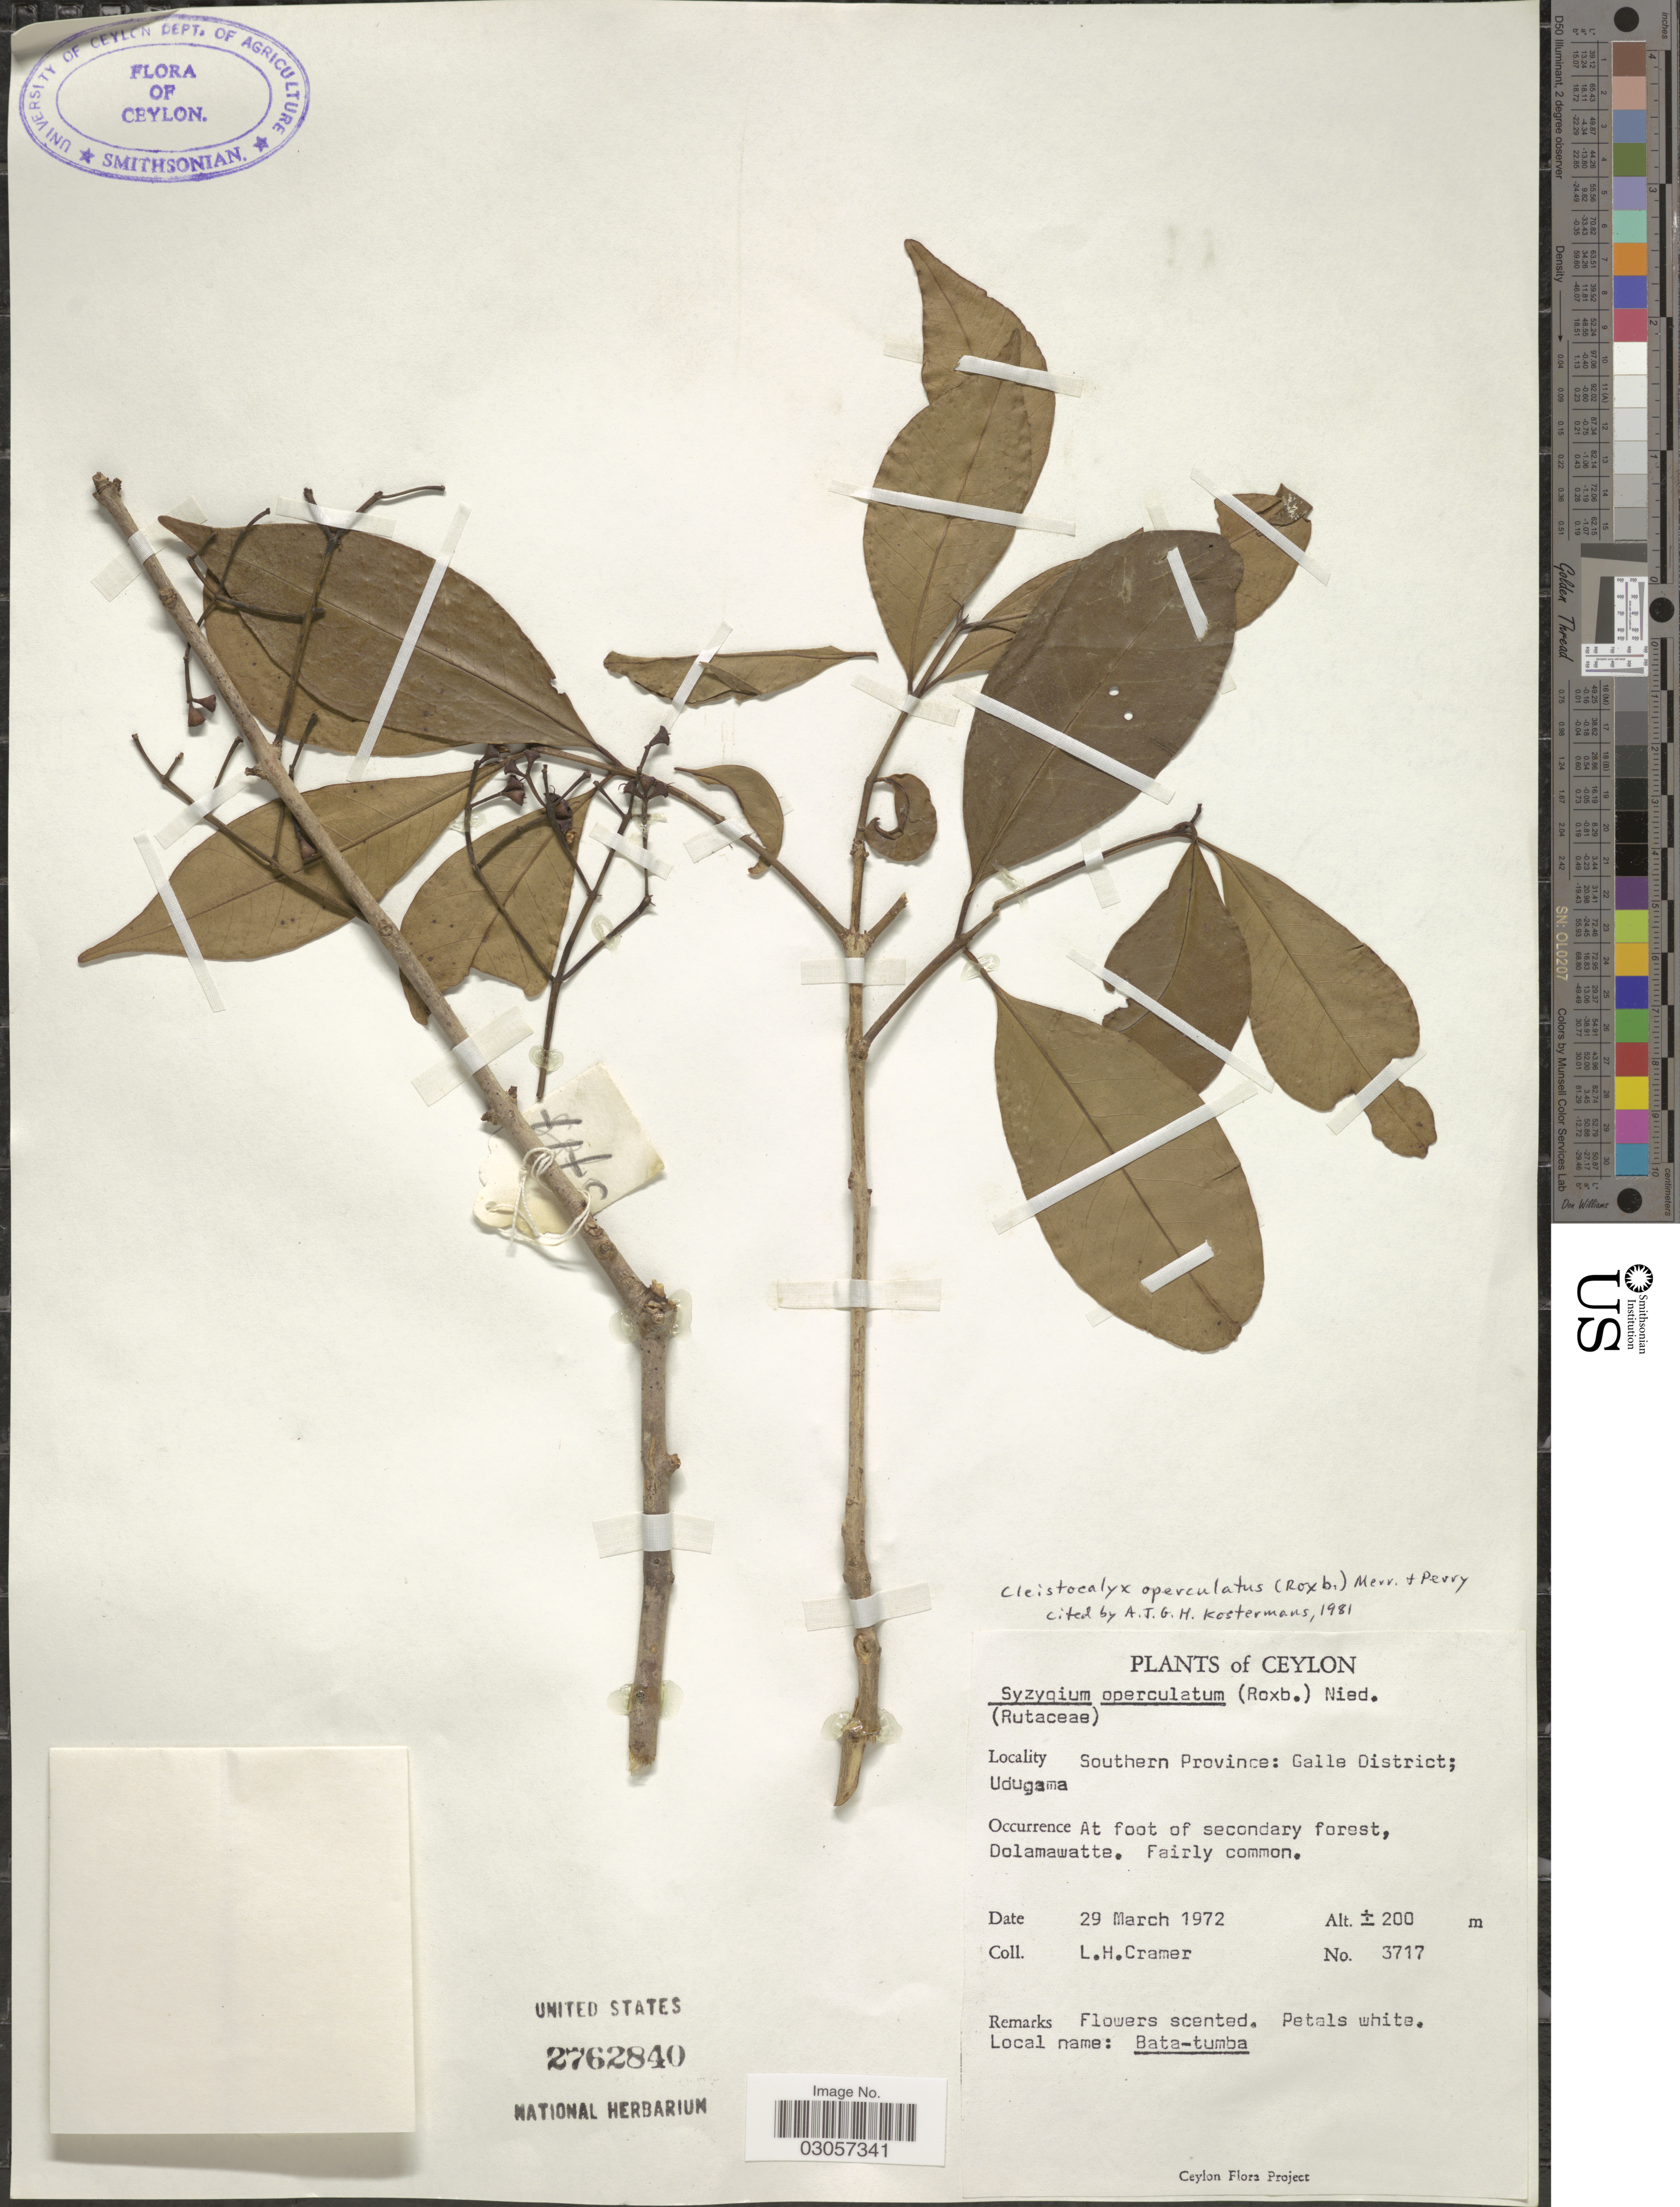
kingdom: Plantae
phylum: Tracheophyta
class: Magnoliopsida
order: Myrtales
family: Myrtaceae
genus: Syzygium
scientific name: Syzygium nervosum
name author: DC.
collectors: L. H. Cramer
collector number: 3717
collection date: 1972-03-29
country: Sri Lanka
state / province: Southern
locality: Ceylon, Southern Province: Galle District; Udugama.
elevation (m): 200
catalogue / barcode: US 2762840